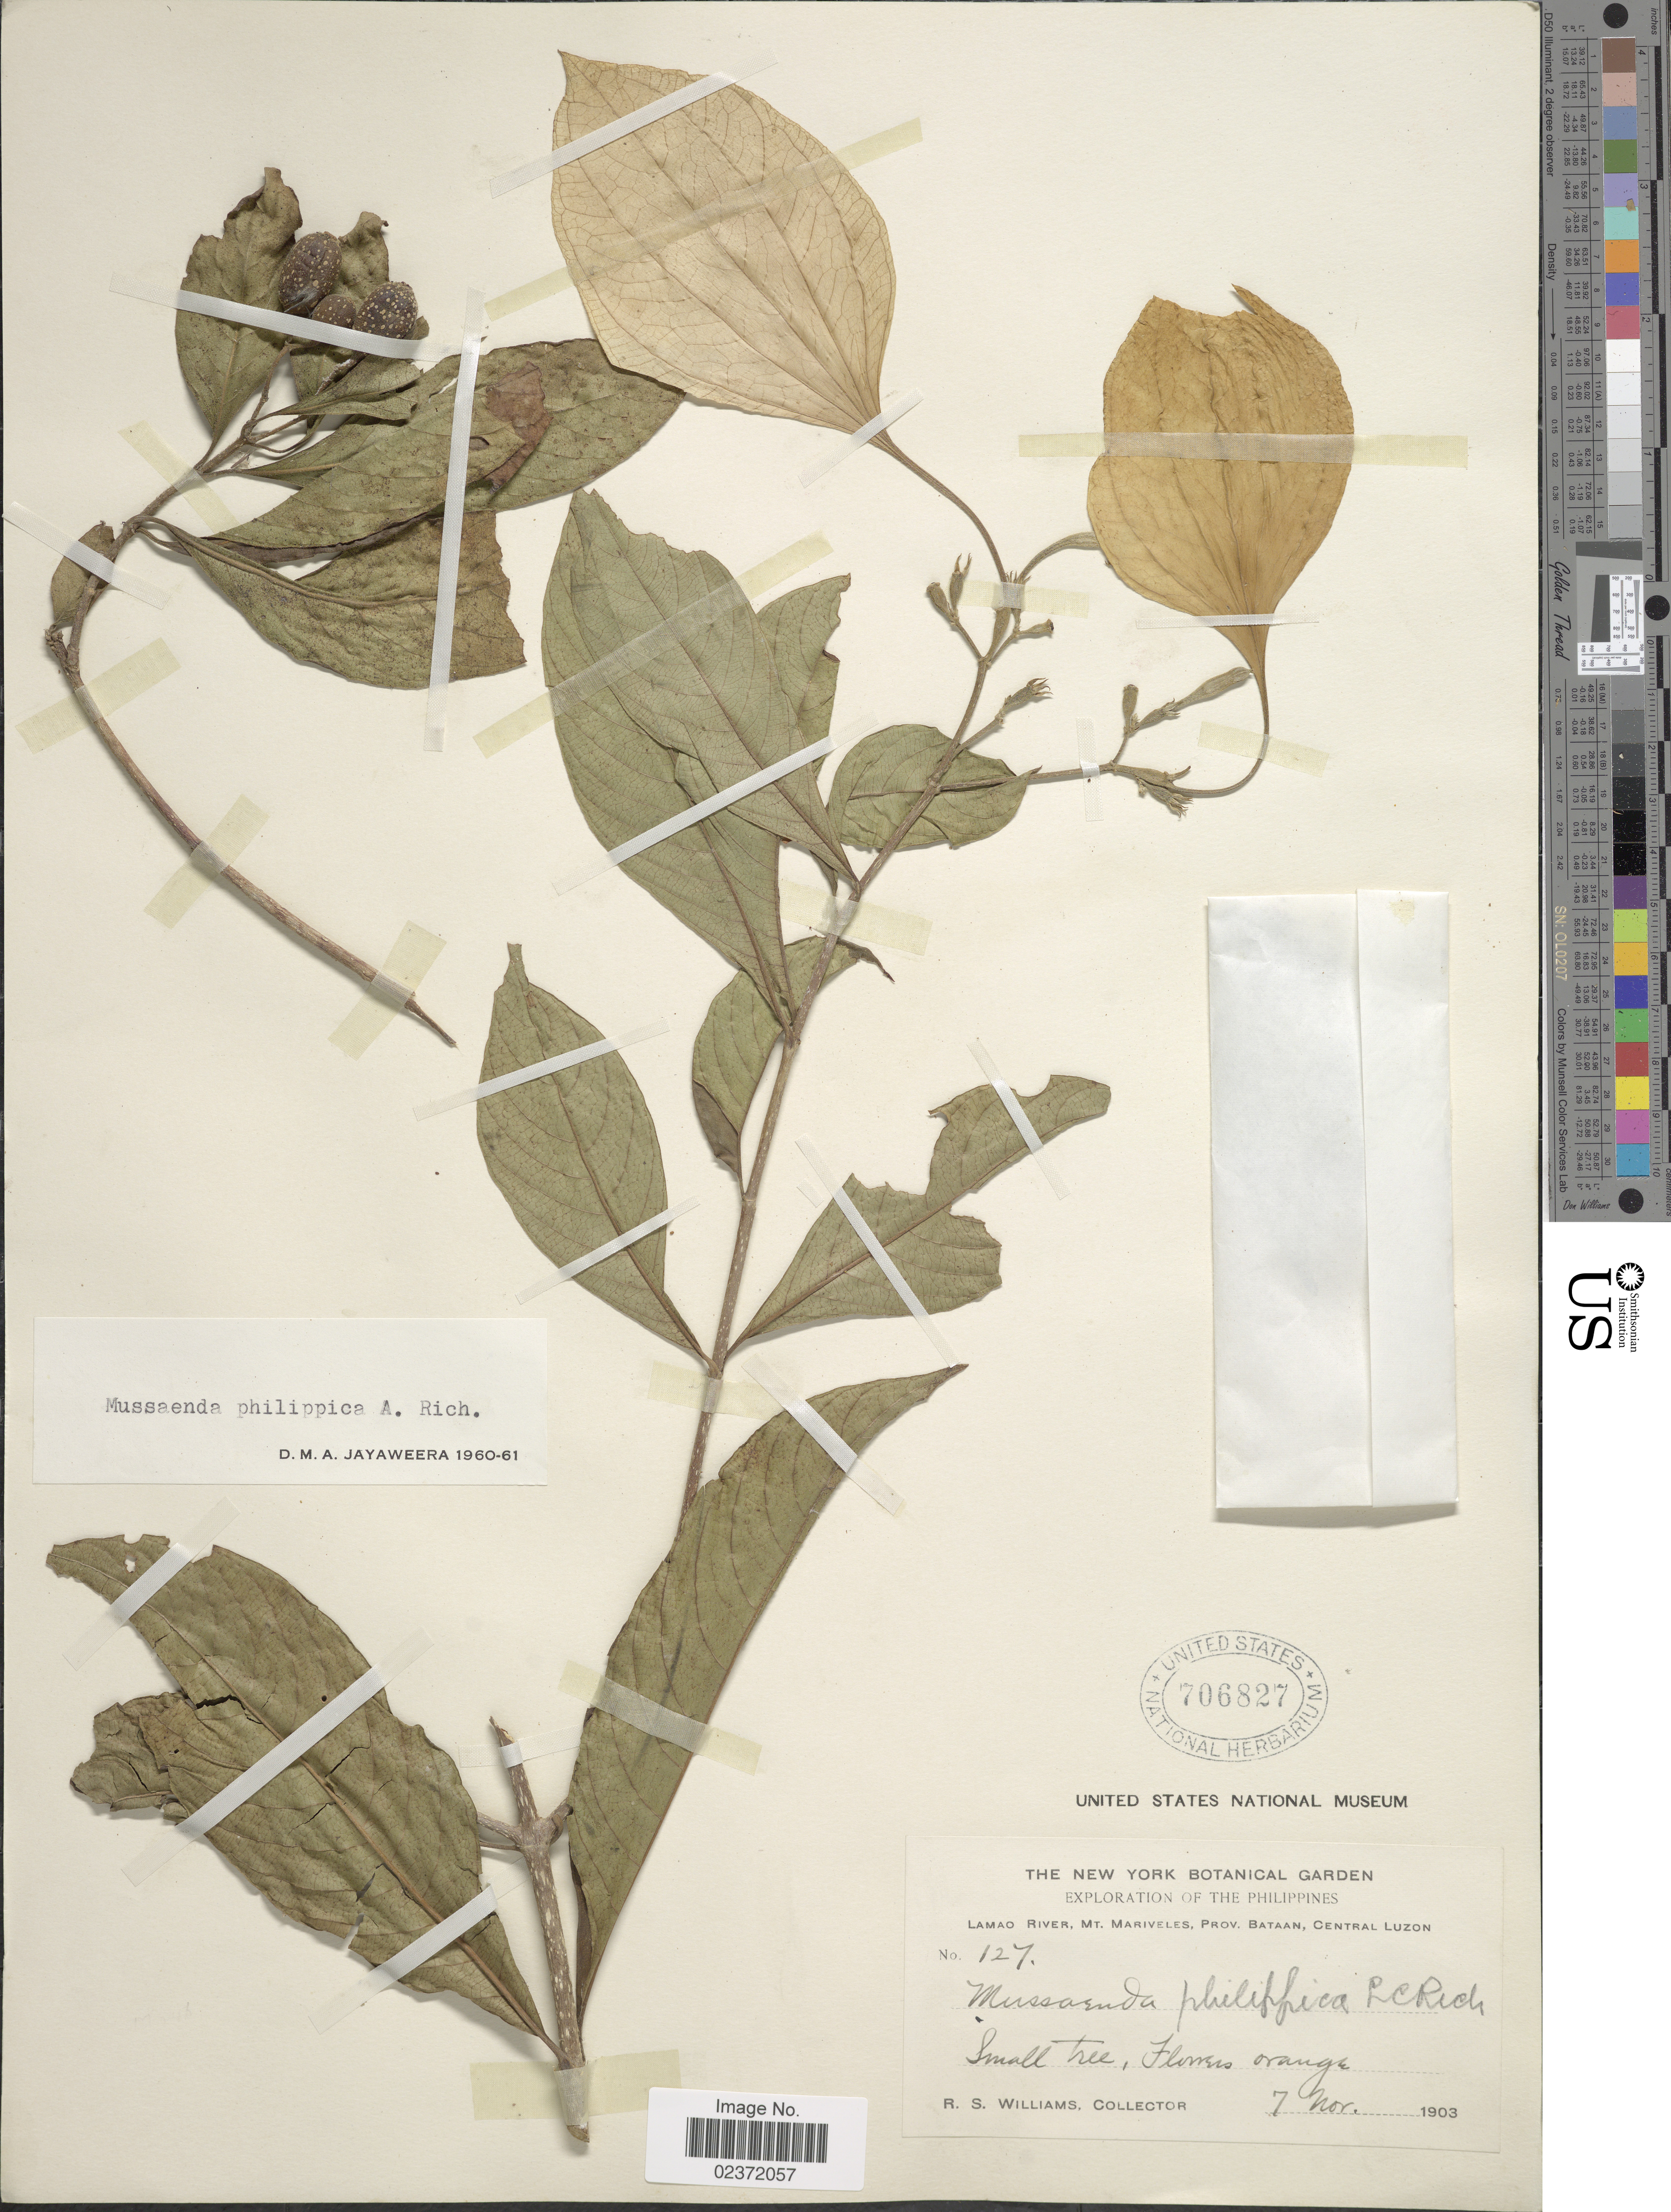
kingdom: Plantae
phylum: Tracheophyta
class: Magnoliopsida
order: Gentianales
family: Rubiaceae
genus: Mussaenda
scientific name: Mussaenda philippica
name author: A. Rich.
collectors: R. S. Williams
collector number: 127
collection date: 1903-11-07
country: Philippines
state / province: Central Luzon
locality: Lamao River, Mt. Mariveles, Prov. Bataan, Central Luzon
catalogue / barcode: US 706827